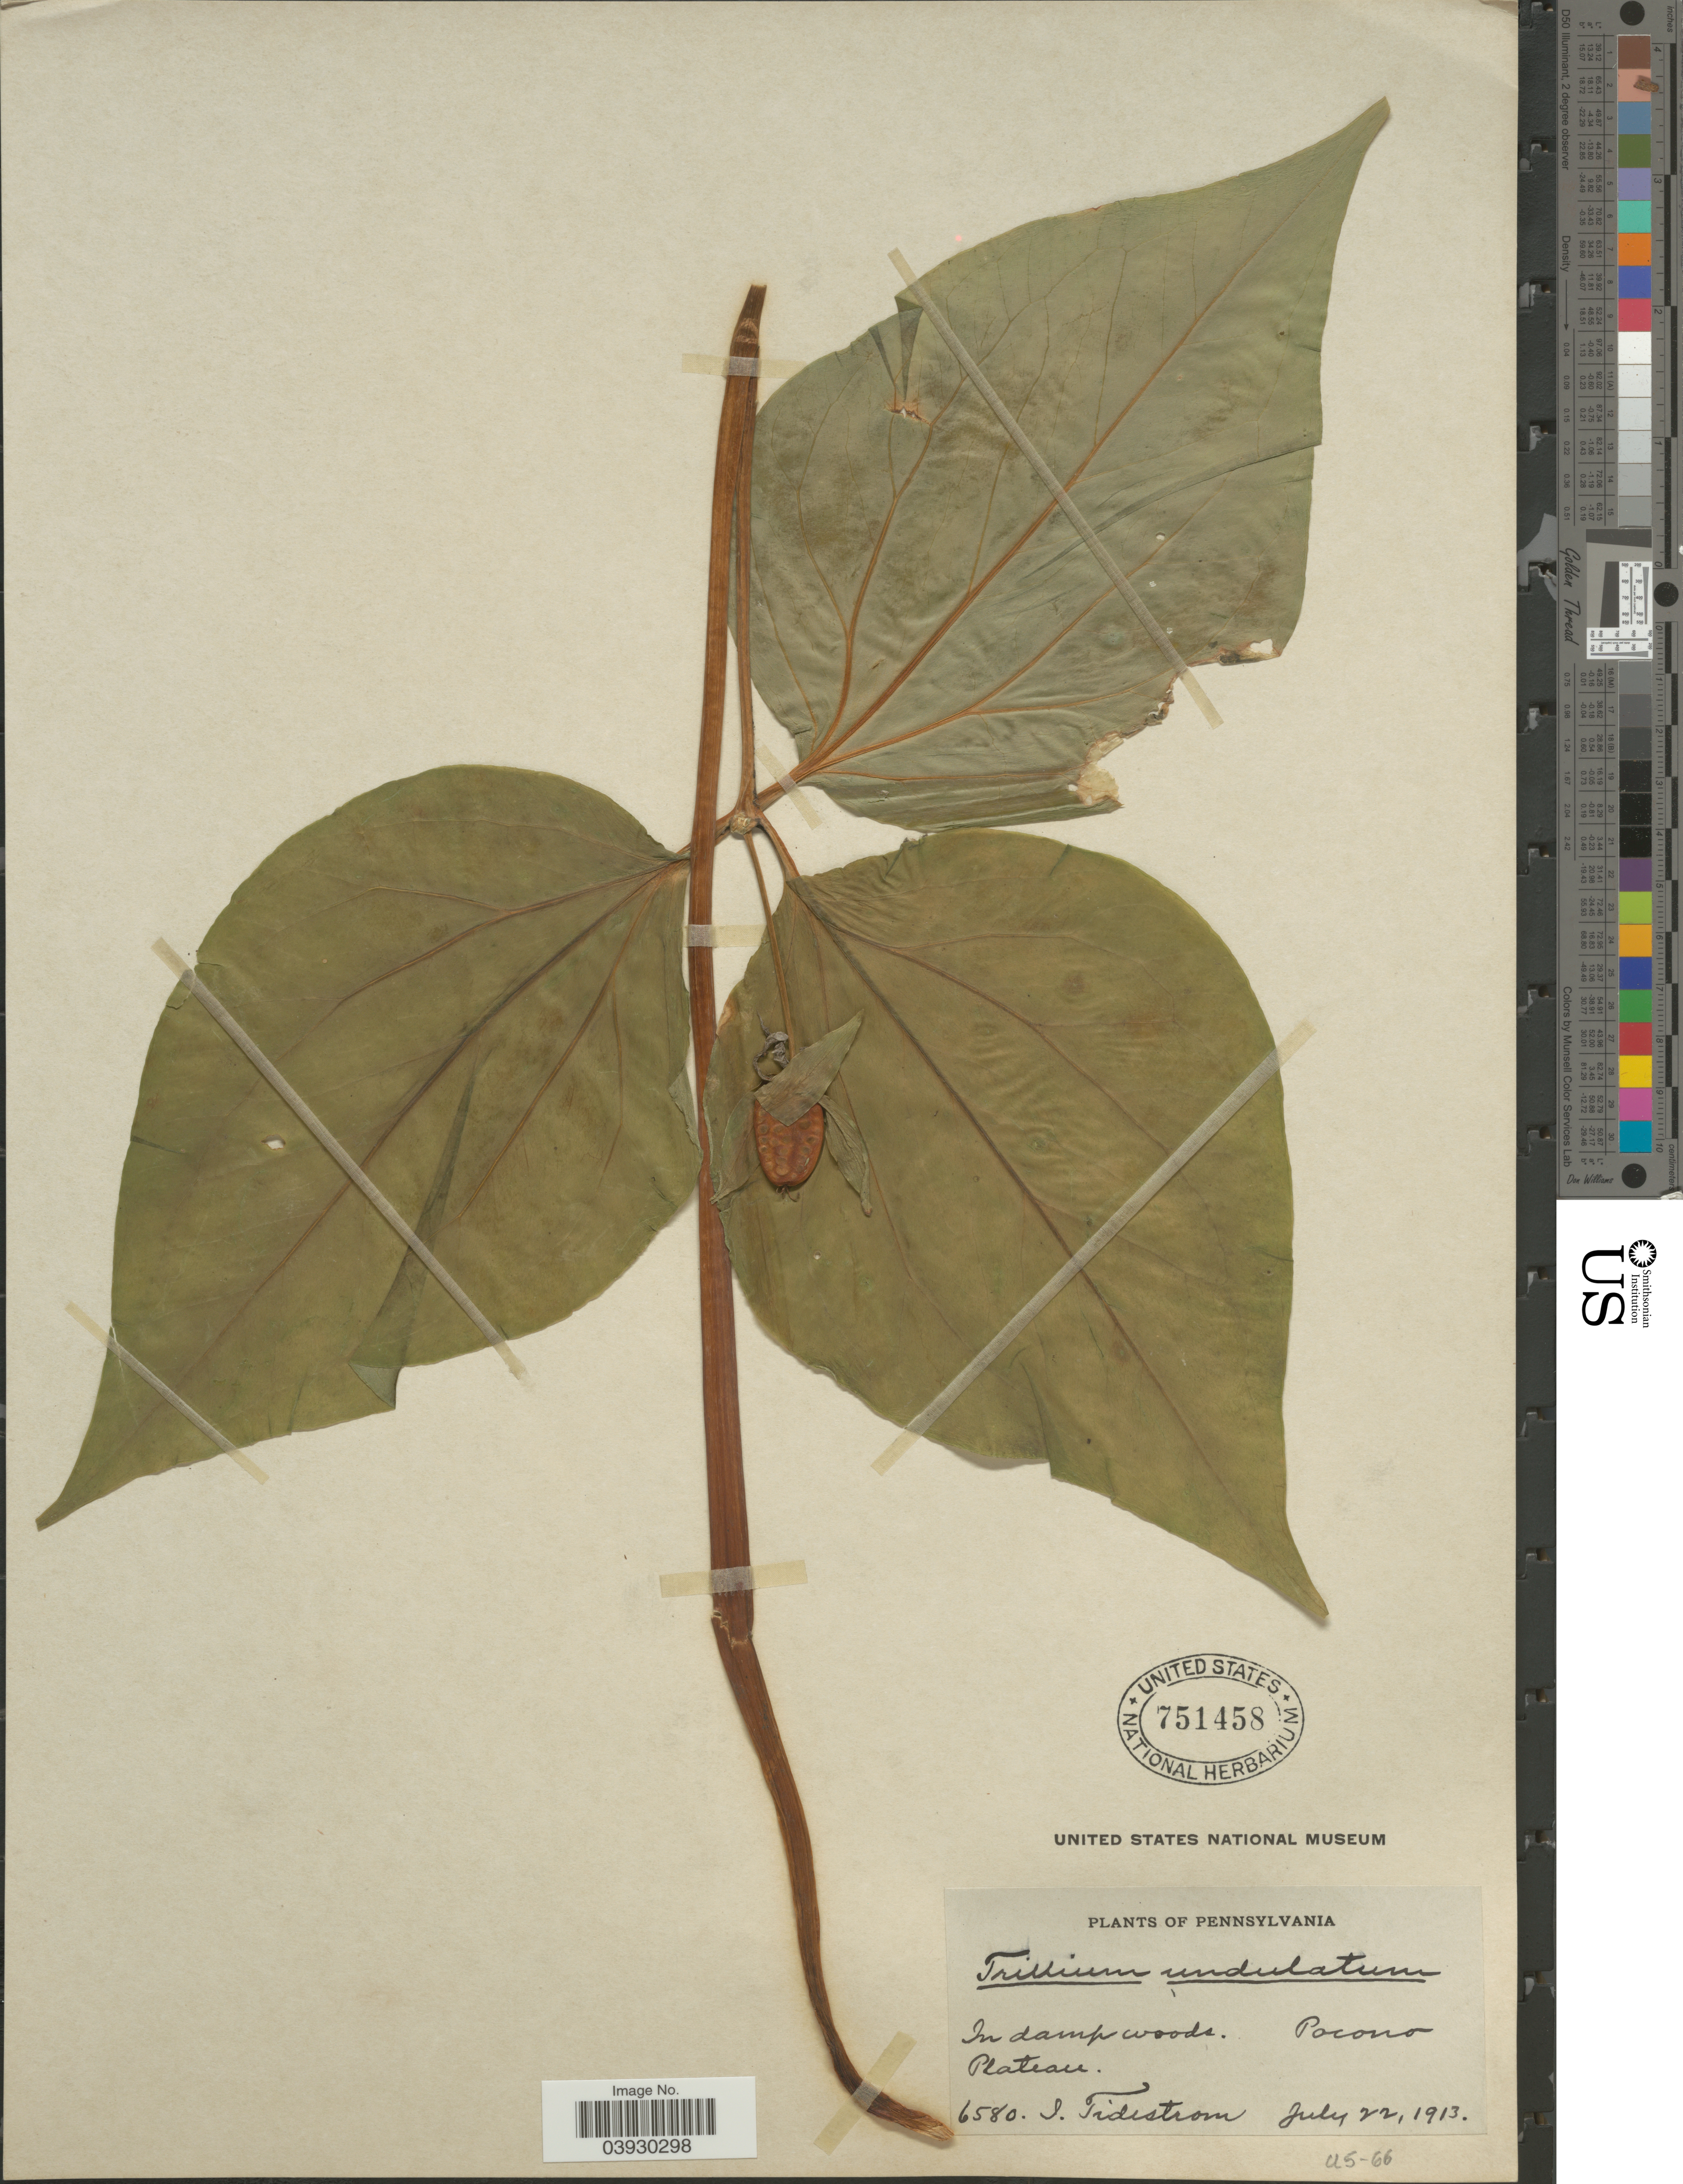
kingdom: Plantae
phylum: Tracheophyta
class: Liliopsida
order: Liliales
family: Melanthiaceae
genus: Trillium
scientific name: Trillium undulatum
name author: Willd.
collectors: I. F. Tidestrom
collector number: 6580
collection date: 1913-07-22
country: United States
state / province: Pennsylvania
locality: Pocono Plateau.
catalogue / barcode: US 751458